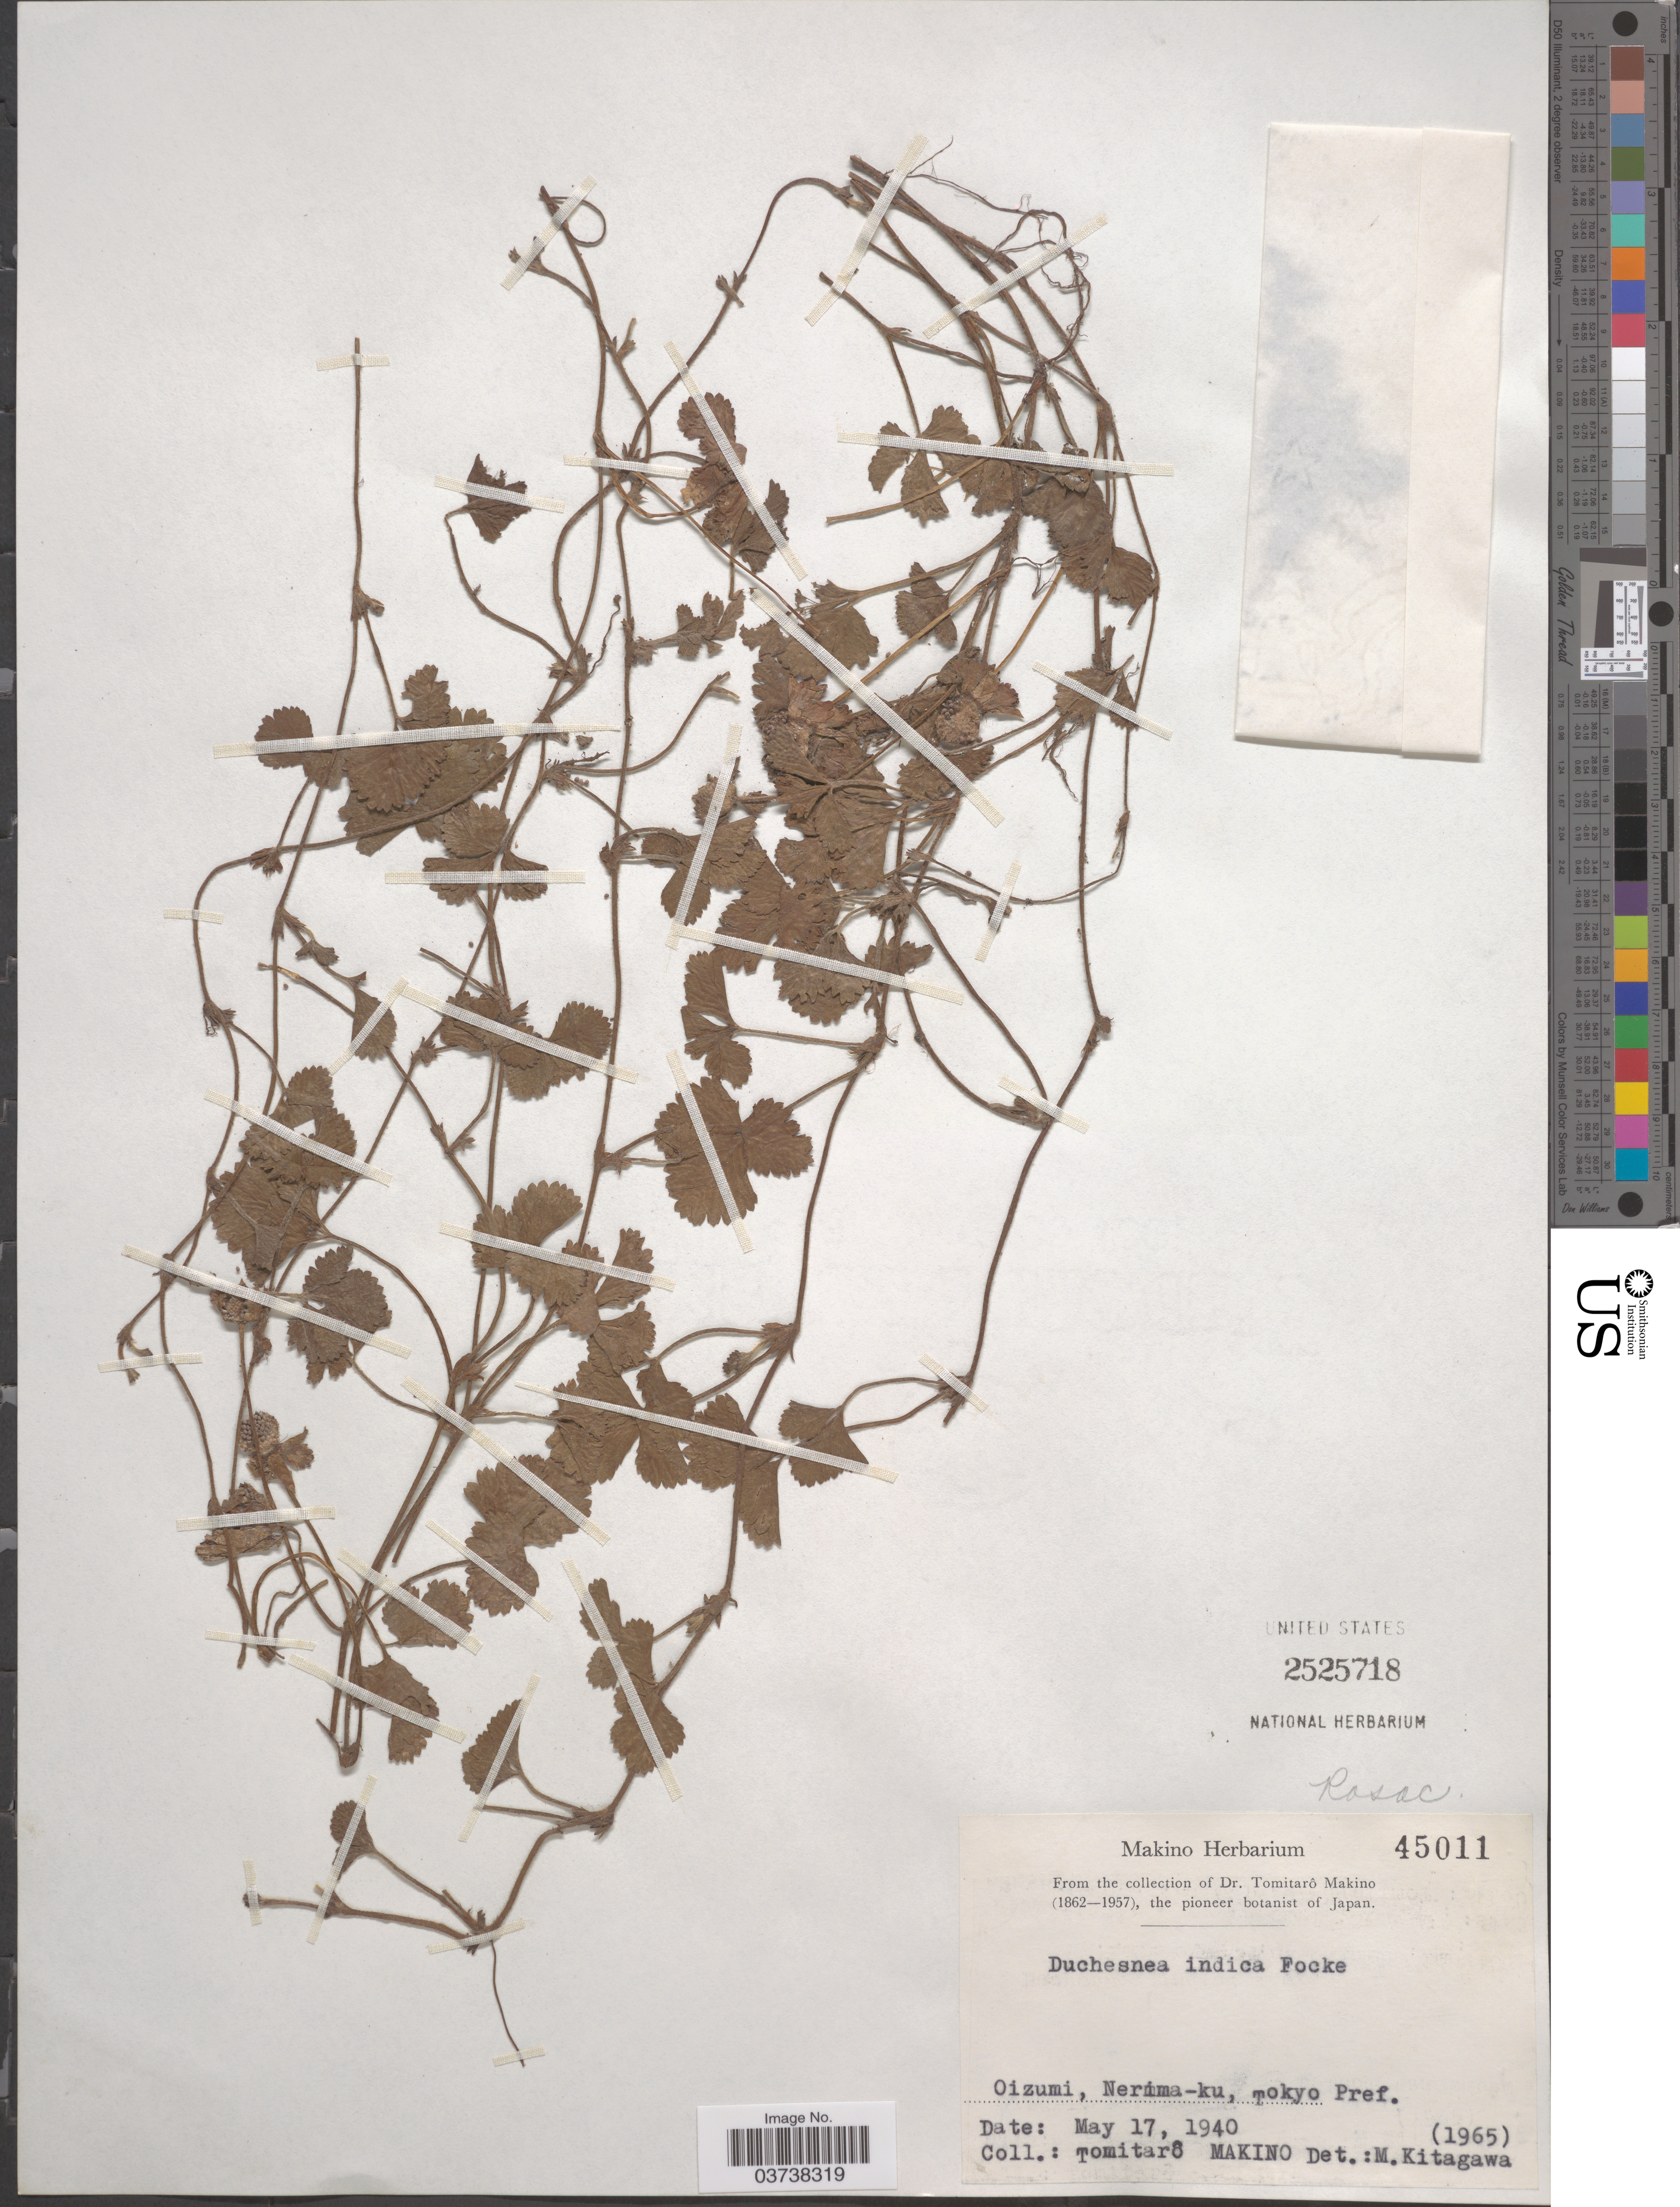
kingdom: Plantae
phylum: Tracheophyta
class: Magnoliopsida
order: Rosales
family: Rosaceae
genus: Potentilla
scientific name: Potentilla indica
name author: (Andrews) Th. Wolf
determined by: Strong, Mark T., (BOT), Smithsonian Institution - National Museum of Natural History (UNITED STATES)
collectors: T. Makino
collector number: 45011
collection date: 1940-05-17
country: Japan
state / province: Tokyo, Federal City of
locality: Oizumi, Nerima-ku, Tokyo Pref.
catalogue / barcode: US 2525718